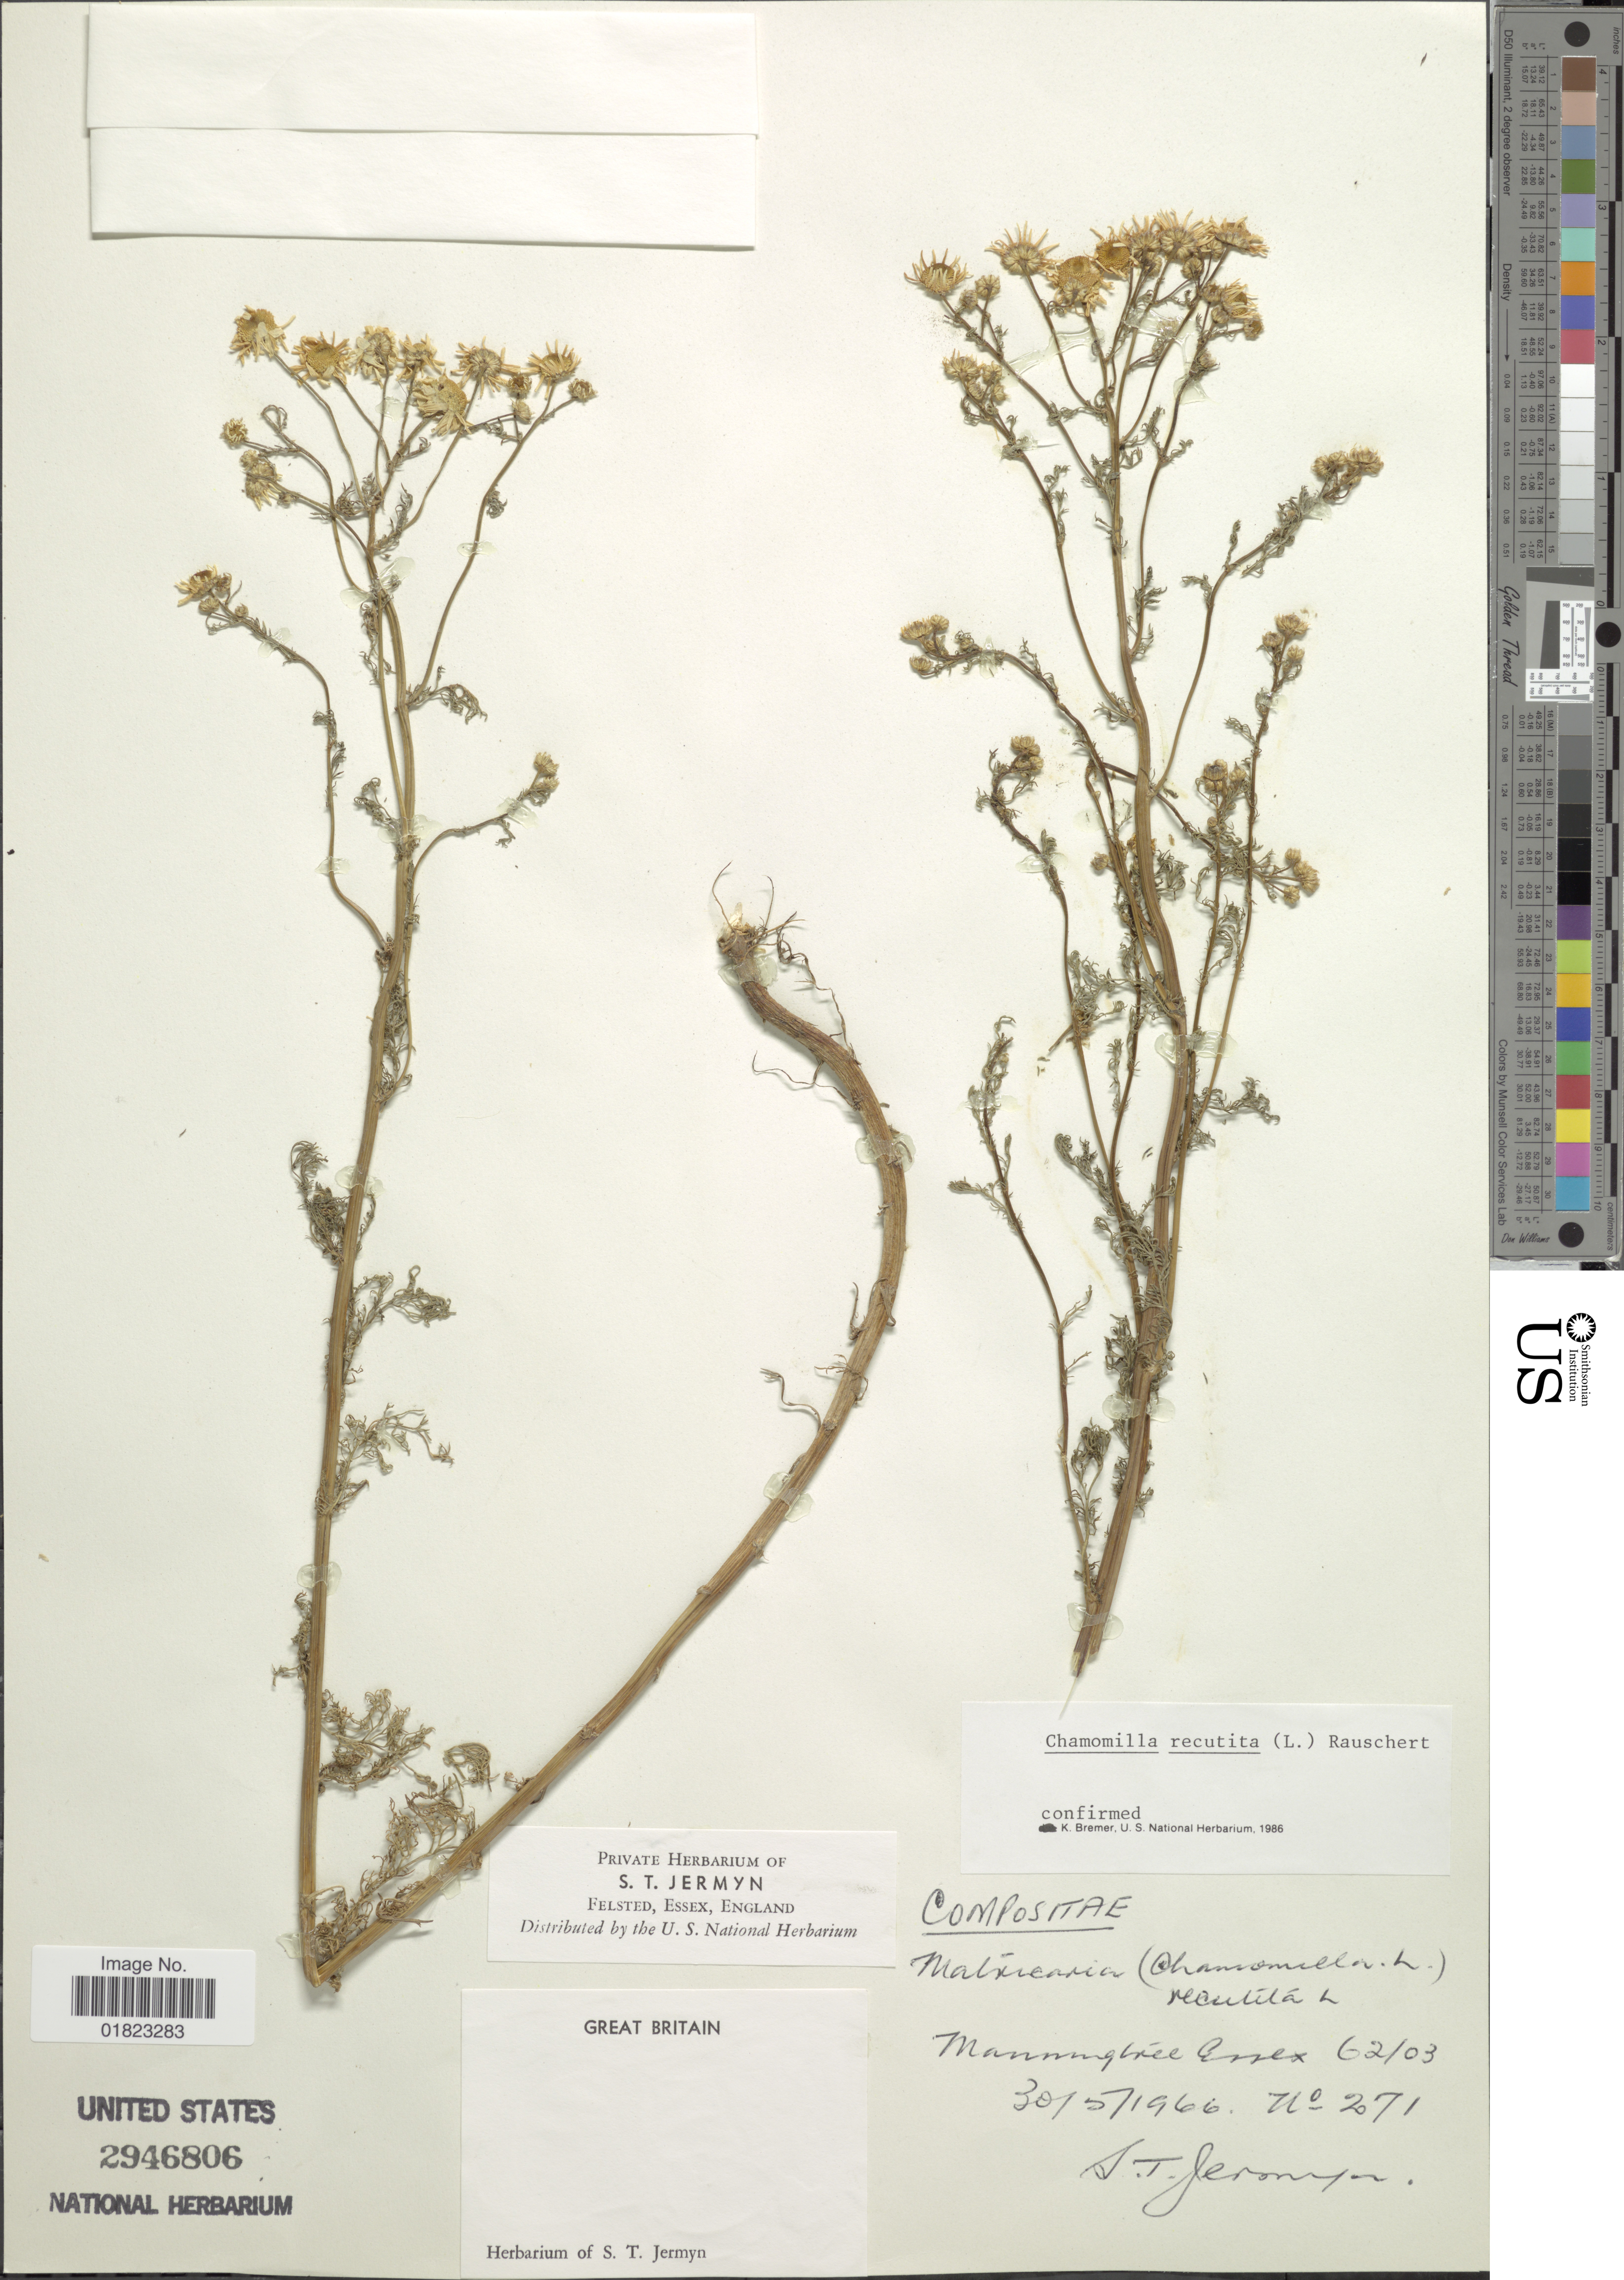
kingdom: Plantae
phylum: Tracheophyta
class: Magnoliopsida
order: Asterales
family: Asteraceae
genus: Matricaria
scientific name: Matricaria recutita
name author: L.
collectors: S. Jermyn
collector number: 271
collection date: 1966-05-30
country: United Kingdom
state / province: England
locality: Great Britain. Manningtree, Essex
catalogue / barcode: US 2946806